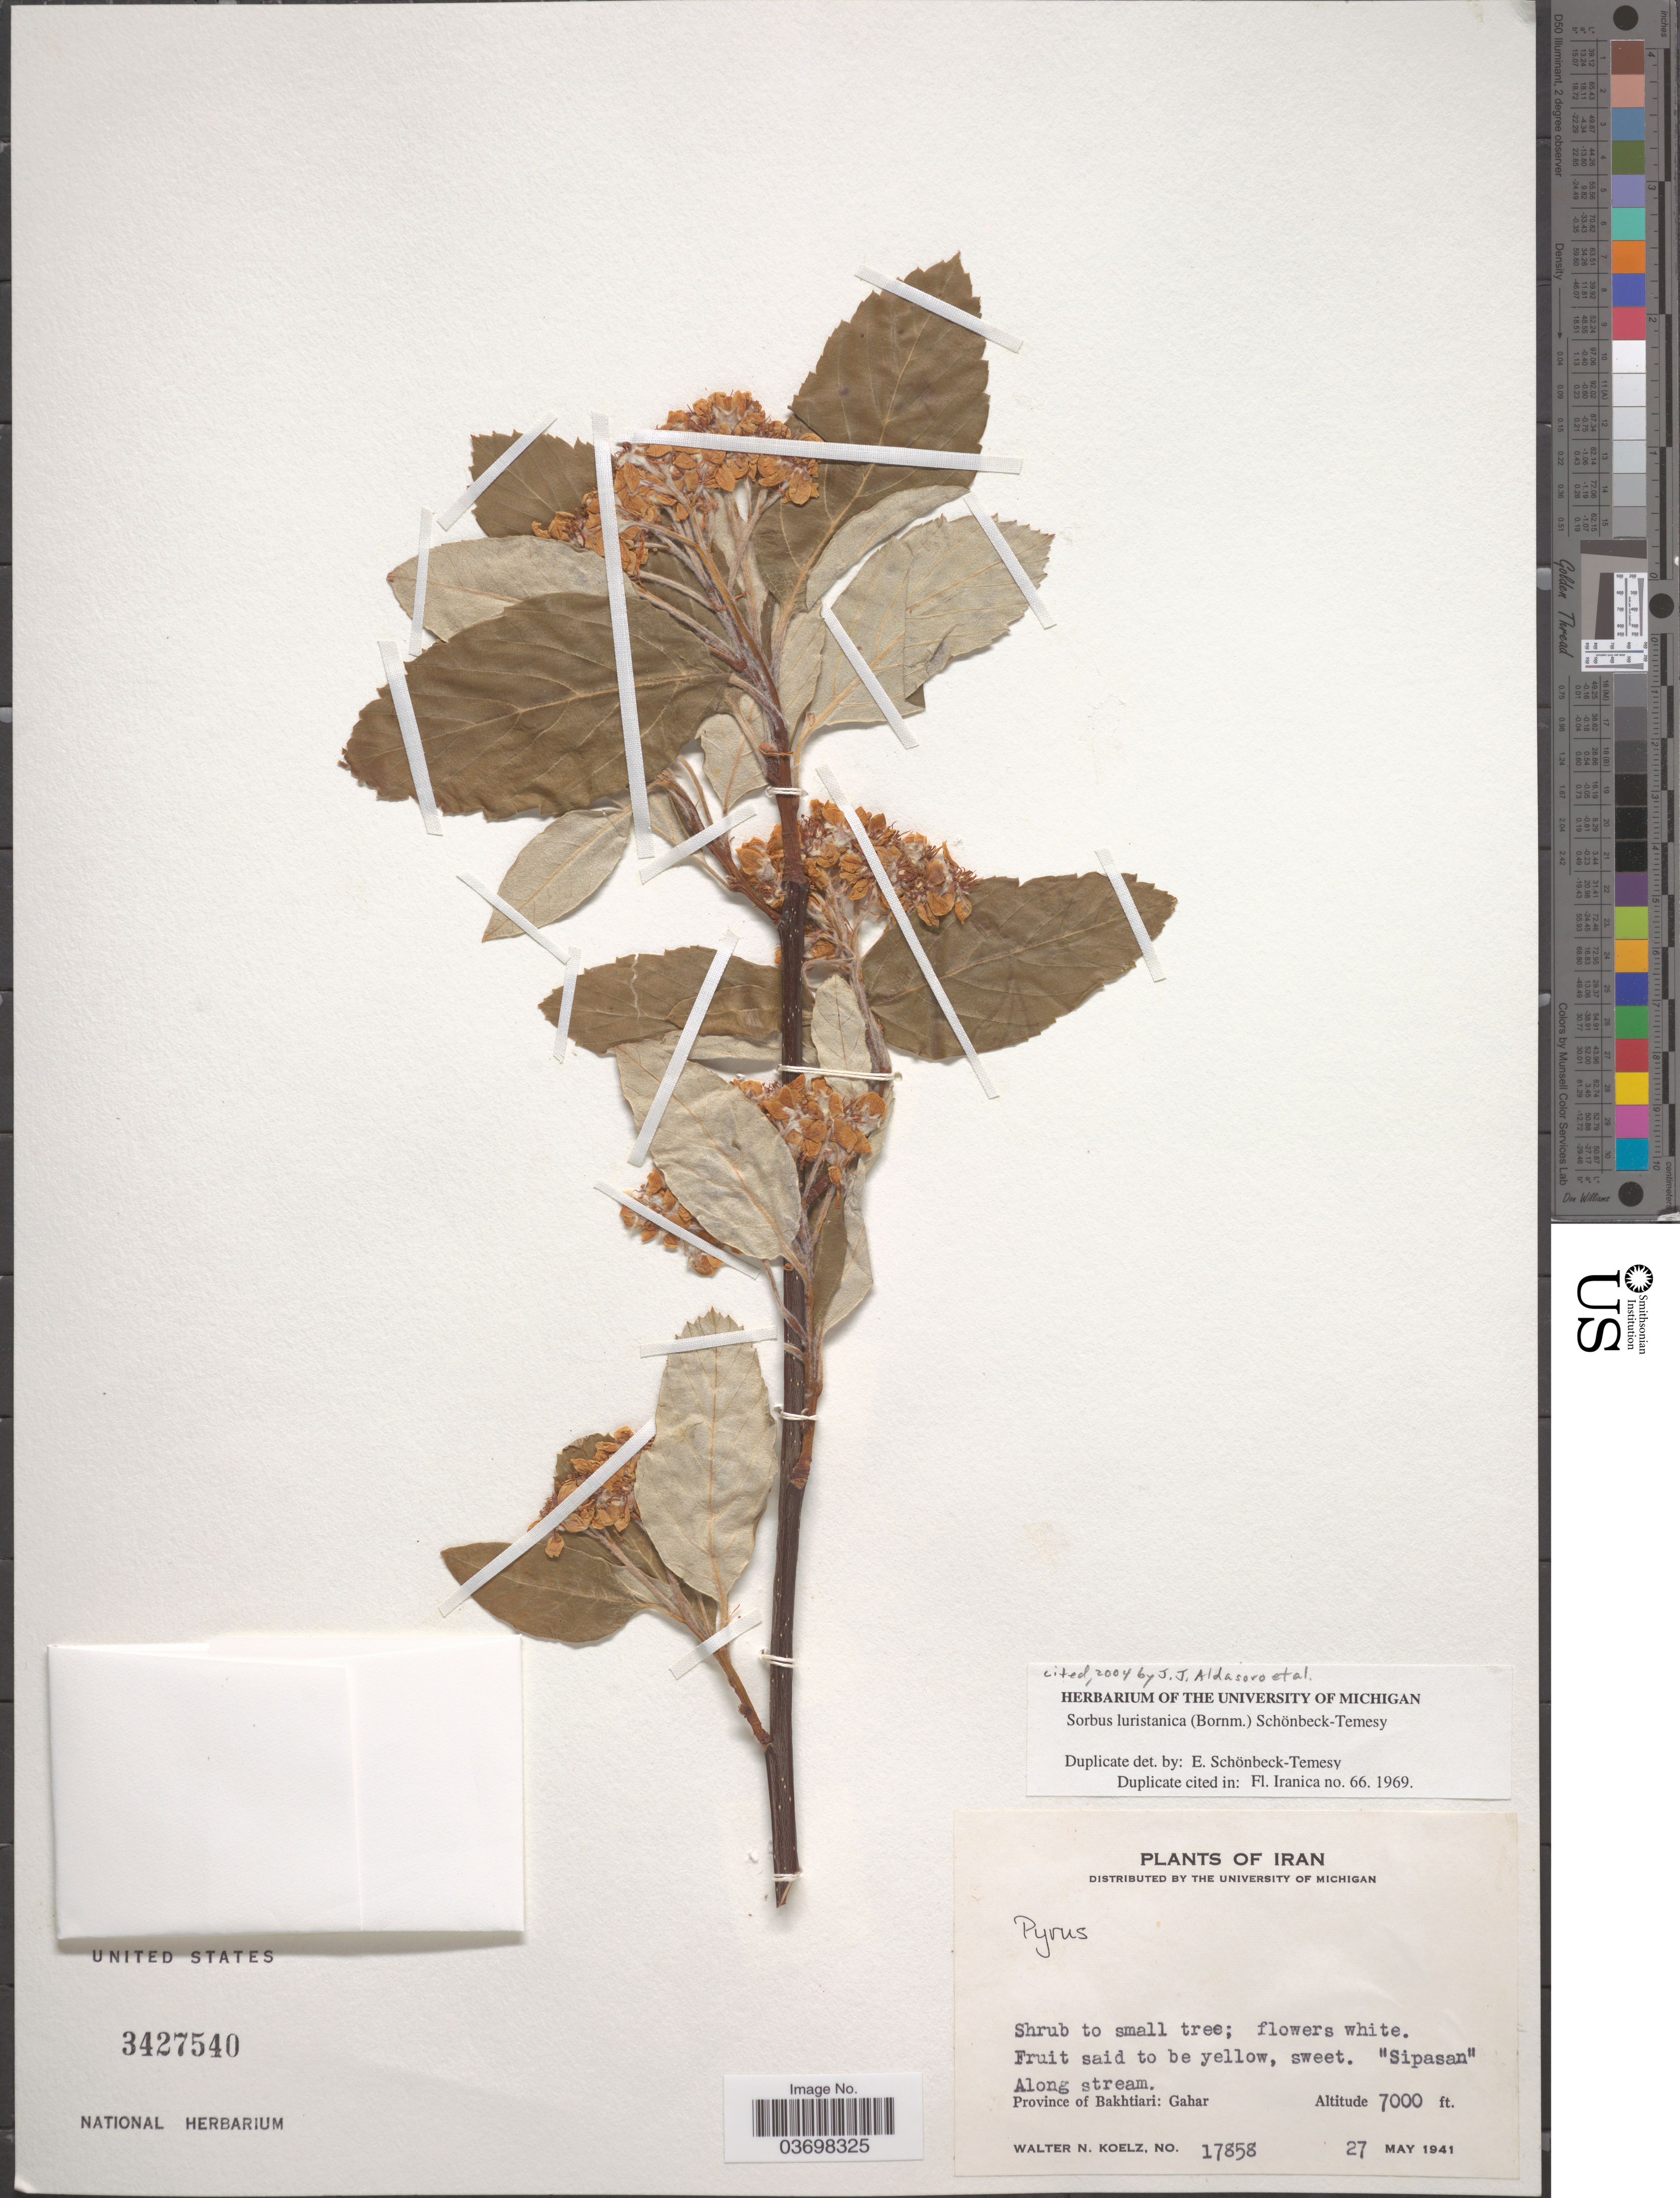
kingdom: Plantae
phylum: Tracheophyta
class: Magnoliopsida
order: Rosales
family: Rosaceae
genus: Sorbus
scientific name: Sorbus luristanica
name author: (Bornm.) Schönb.-Tem.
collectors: W. N. Koelz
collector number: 17858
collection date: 1941-05-27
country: Iran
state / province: Chahar Mahaal and Bakhtiari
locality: Along stream. Province of Bakhtiari: Gahar.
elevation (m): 2134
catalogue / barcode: US 3427540